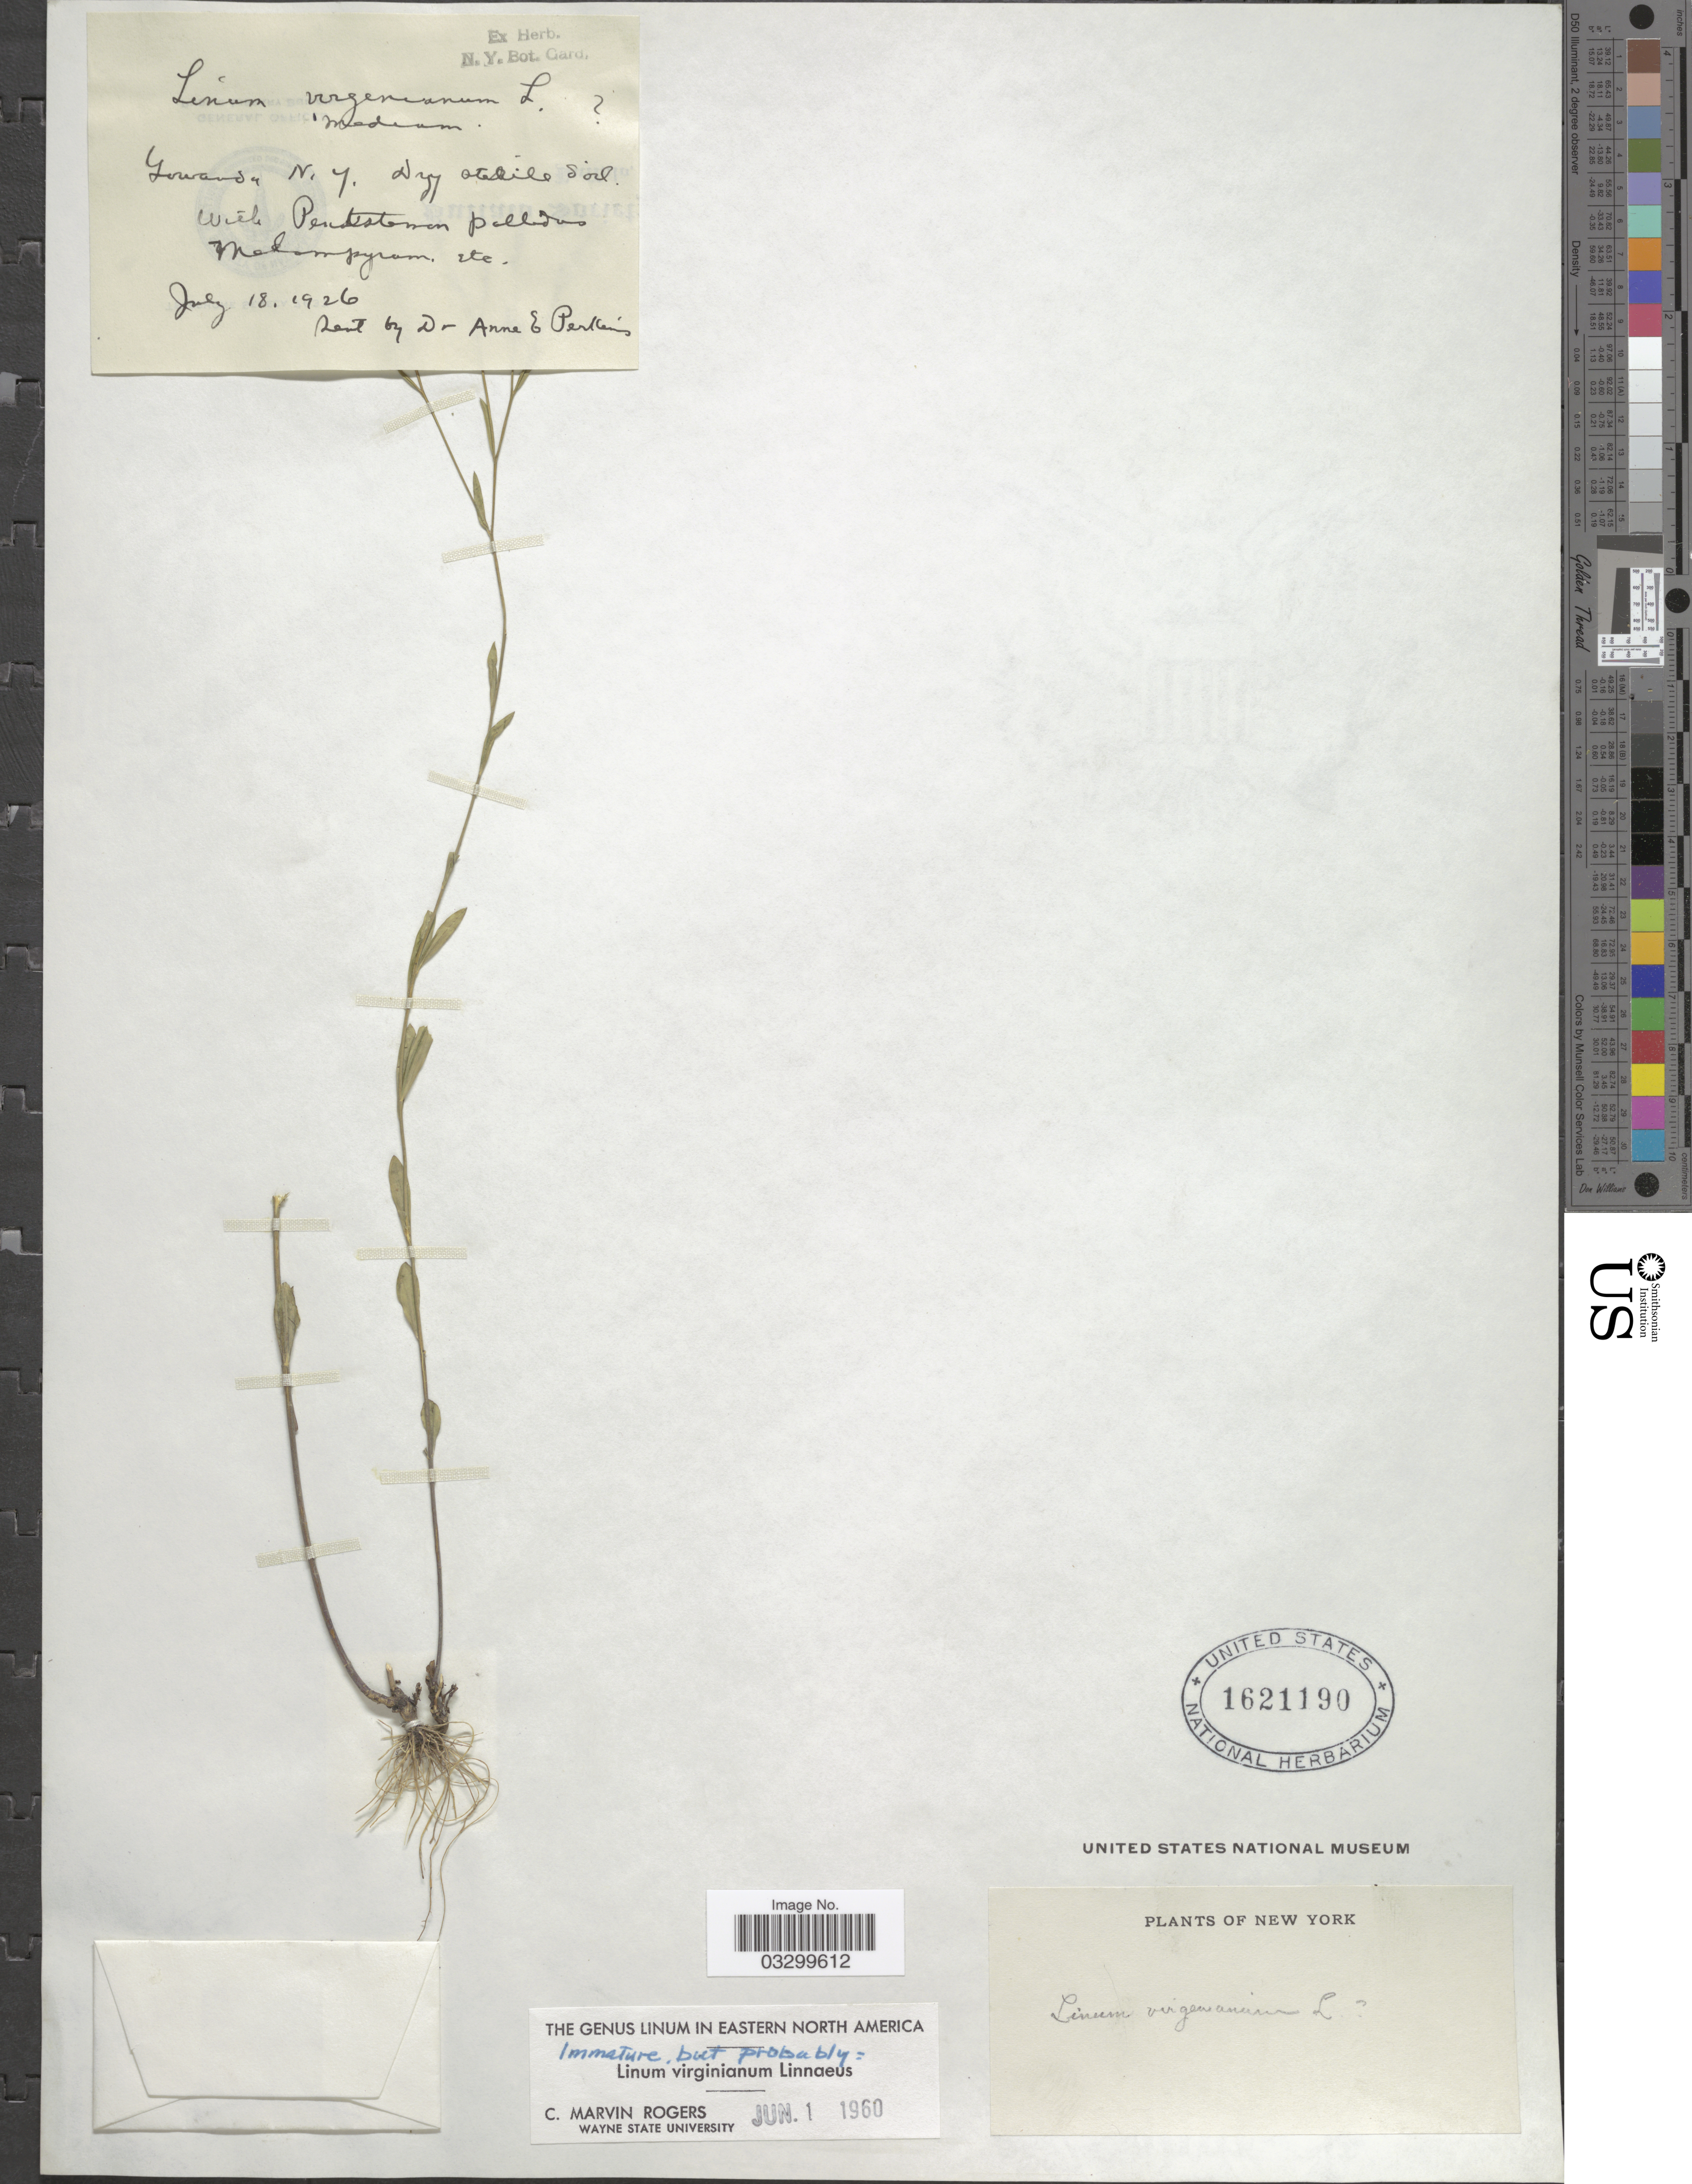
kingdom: Plantae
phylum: Tracheophyta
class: Magnoliopsida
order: Malpighiales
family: Linaceae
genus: Linum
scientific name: Linum virginianum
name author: L.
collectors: A. E. Perkins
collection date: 1926-07-18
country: United States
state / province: New York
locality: Gowanda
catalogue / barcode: US 1621190